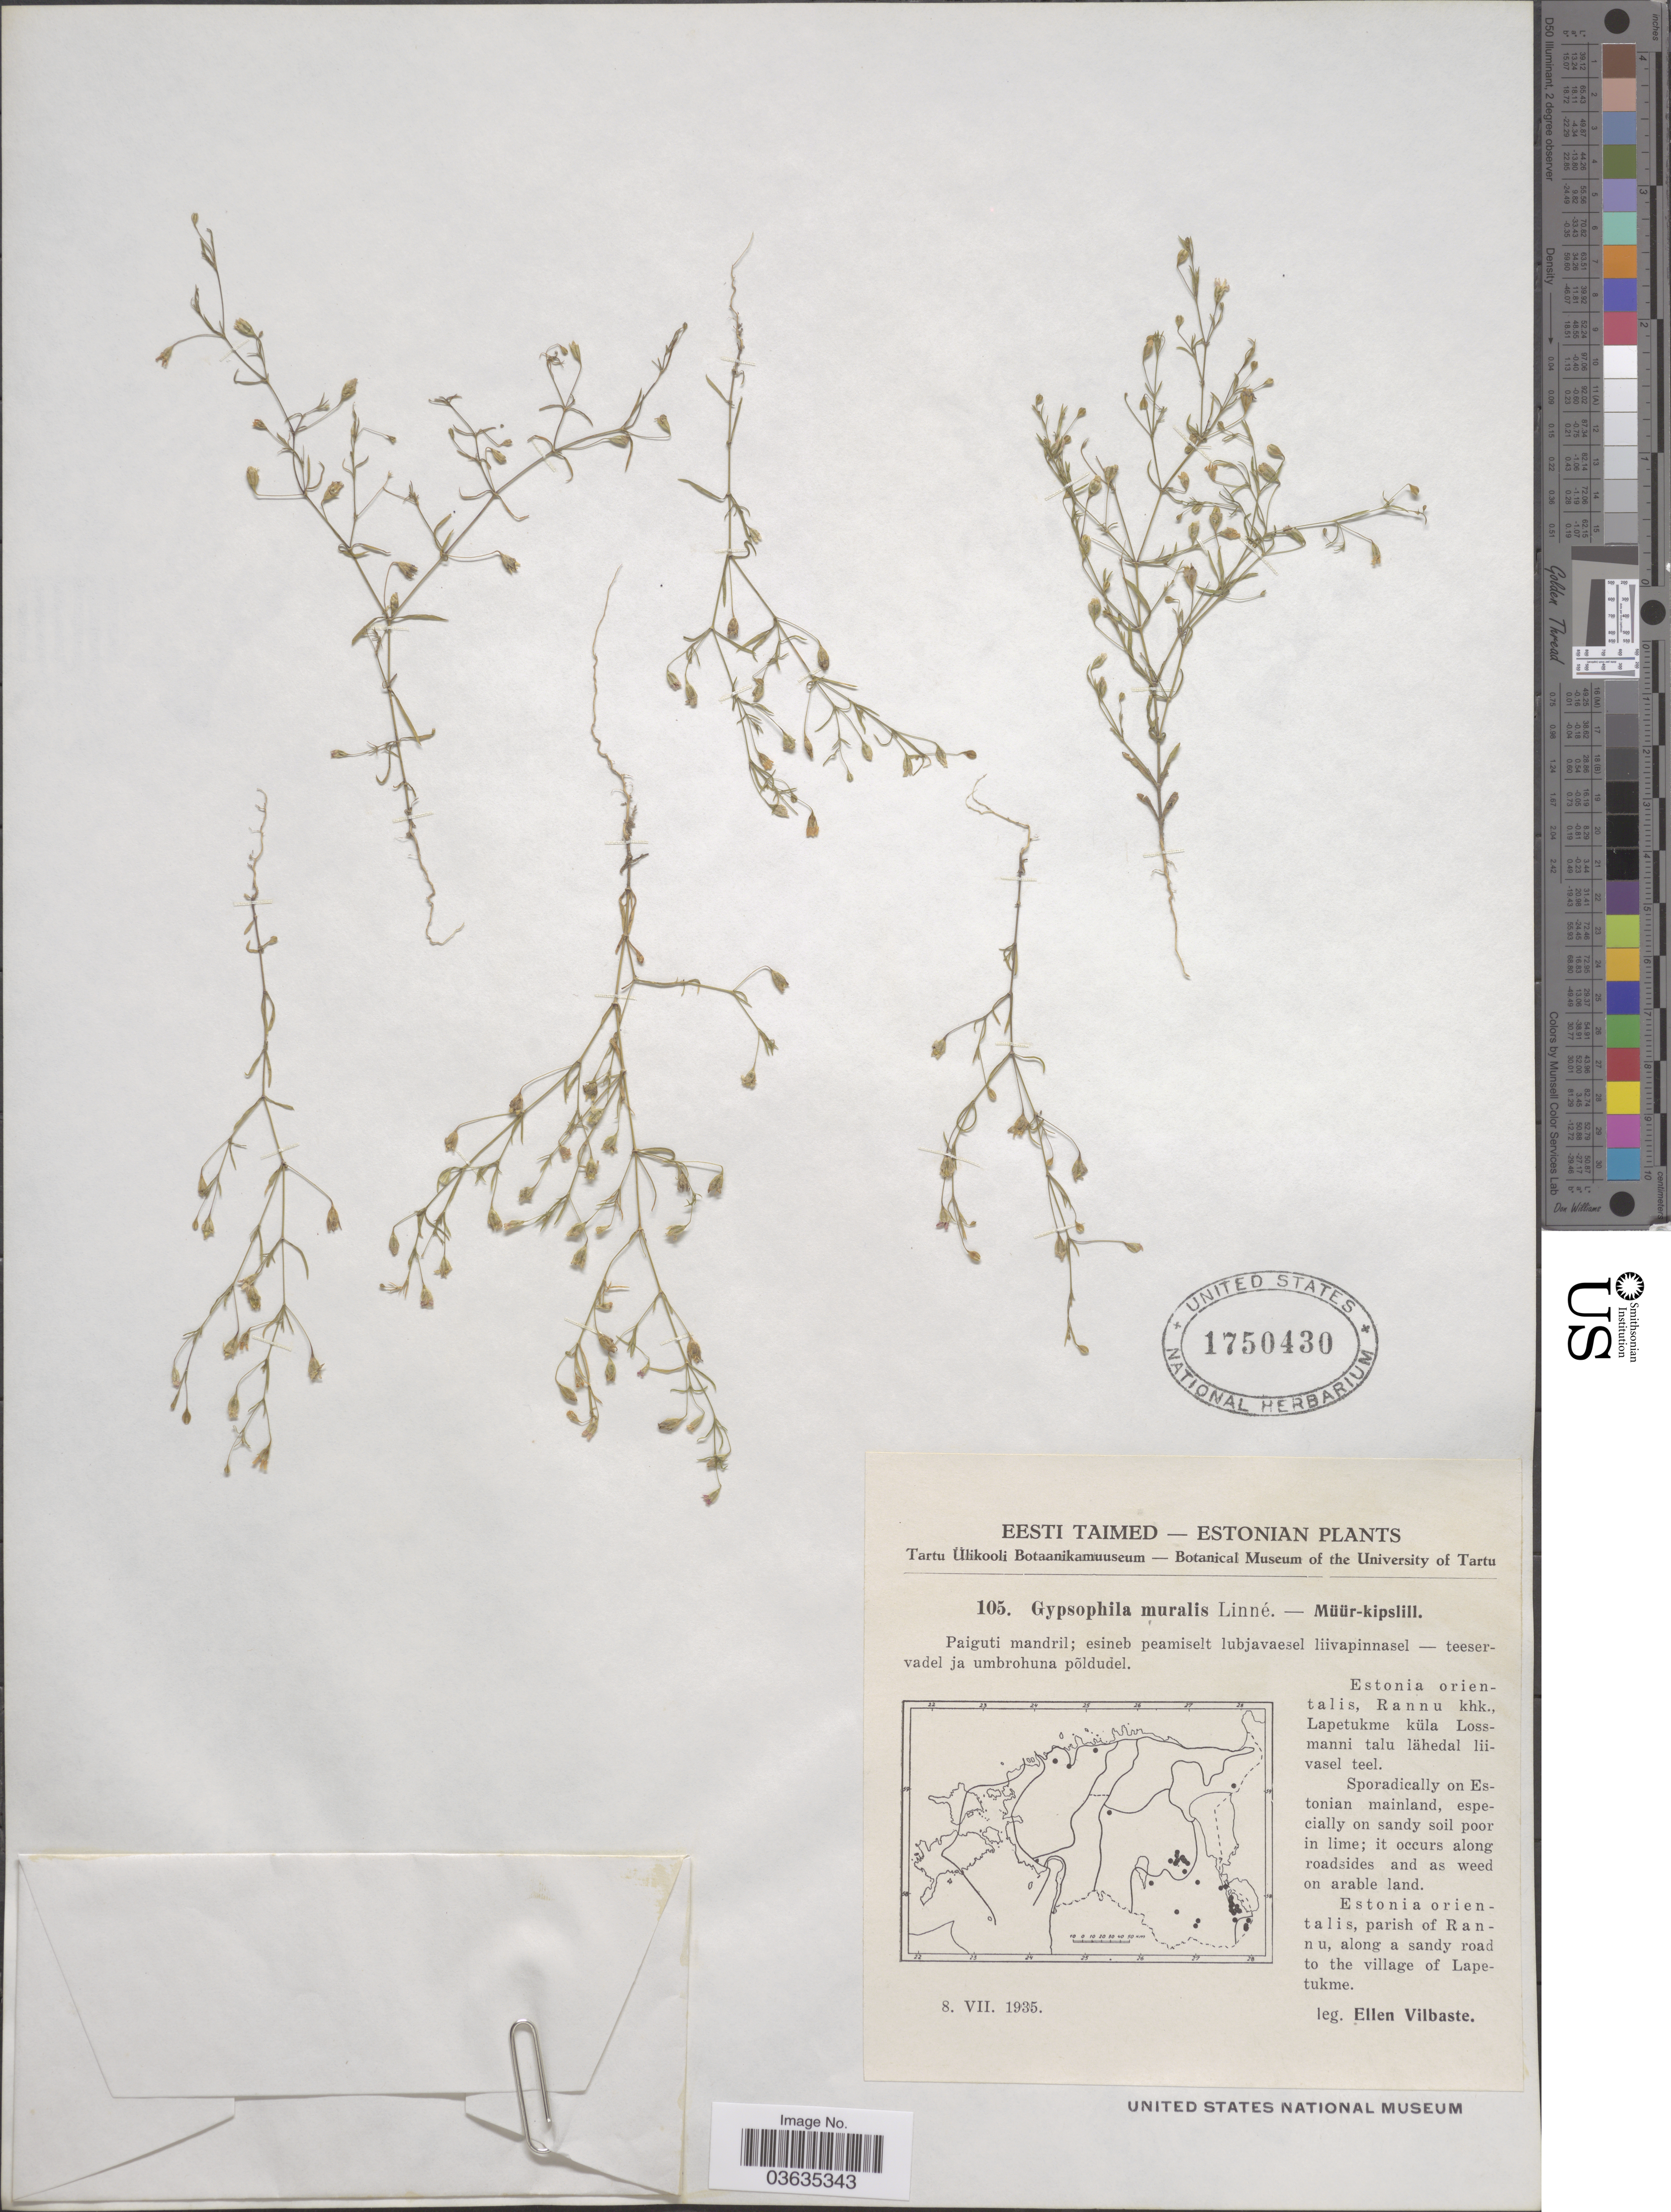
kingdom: Plantae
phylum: Tracheophyta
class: Magnoliopsida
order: Caryophyllales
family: Caryophyllaceae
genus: Psammophiliella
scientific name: Psammophiliella muralis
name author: (L.) Ikonn.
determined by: U.S. National Herbarium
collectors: E. Vilbaste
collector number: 105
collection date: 1935-07-08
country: Estonia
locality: Eesti Taimed [unsure placement] Estonia orientalis, Rannu khk., Lapetukme küla Lossmanni talu lähedal liivasel teel. Parish of Rannu, along a sandy road to the village of Lapetukme.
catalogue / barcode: US 1750430